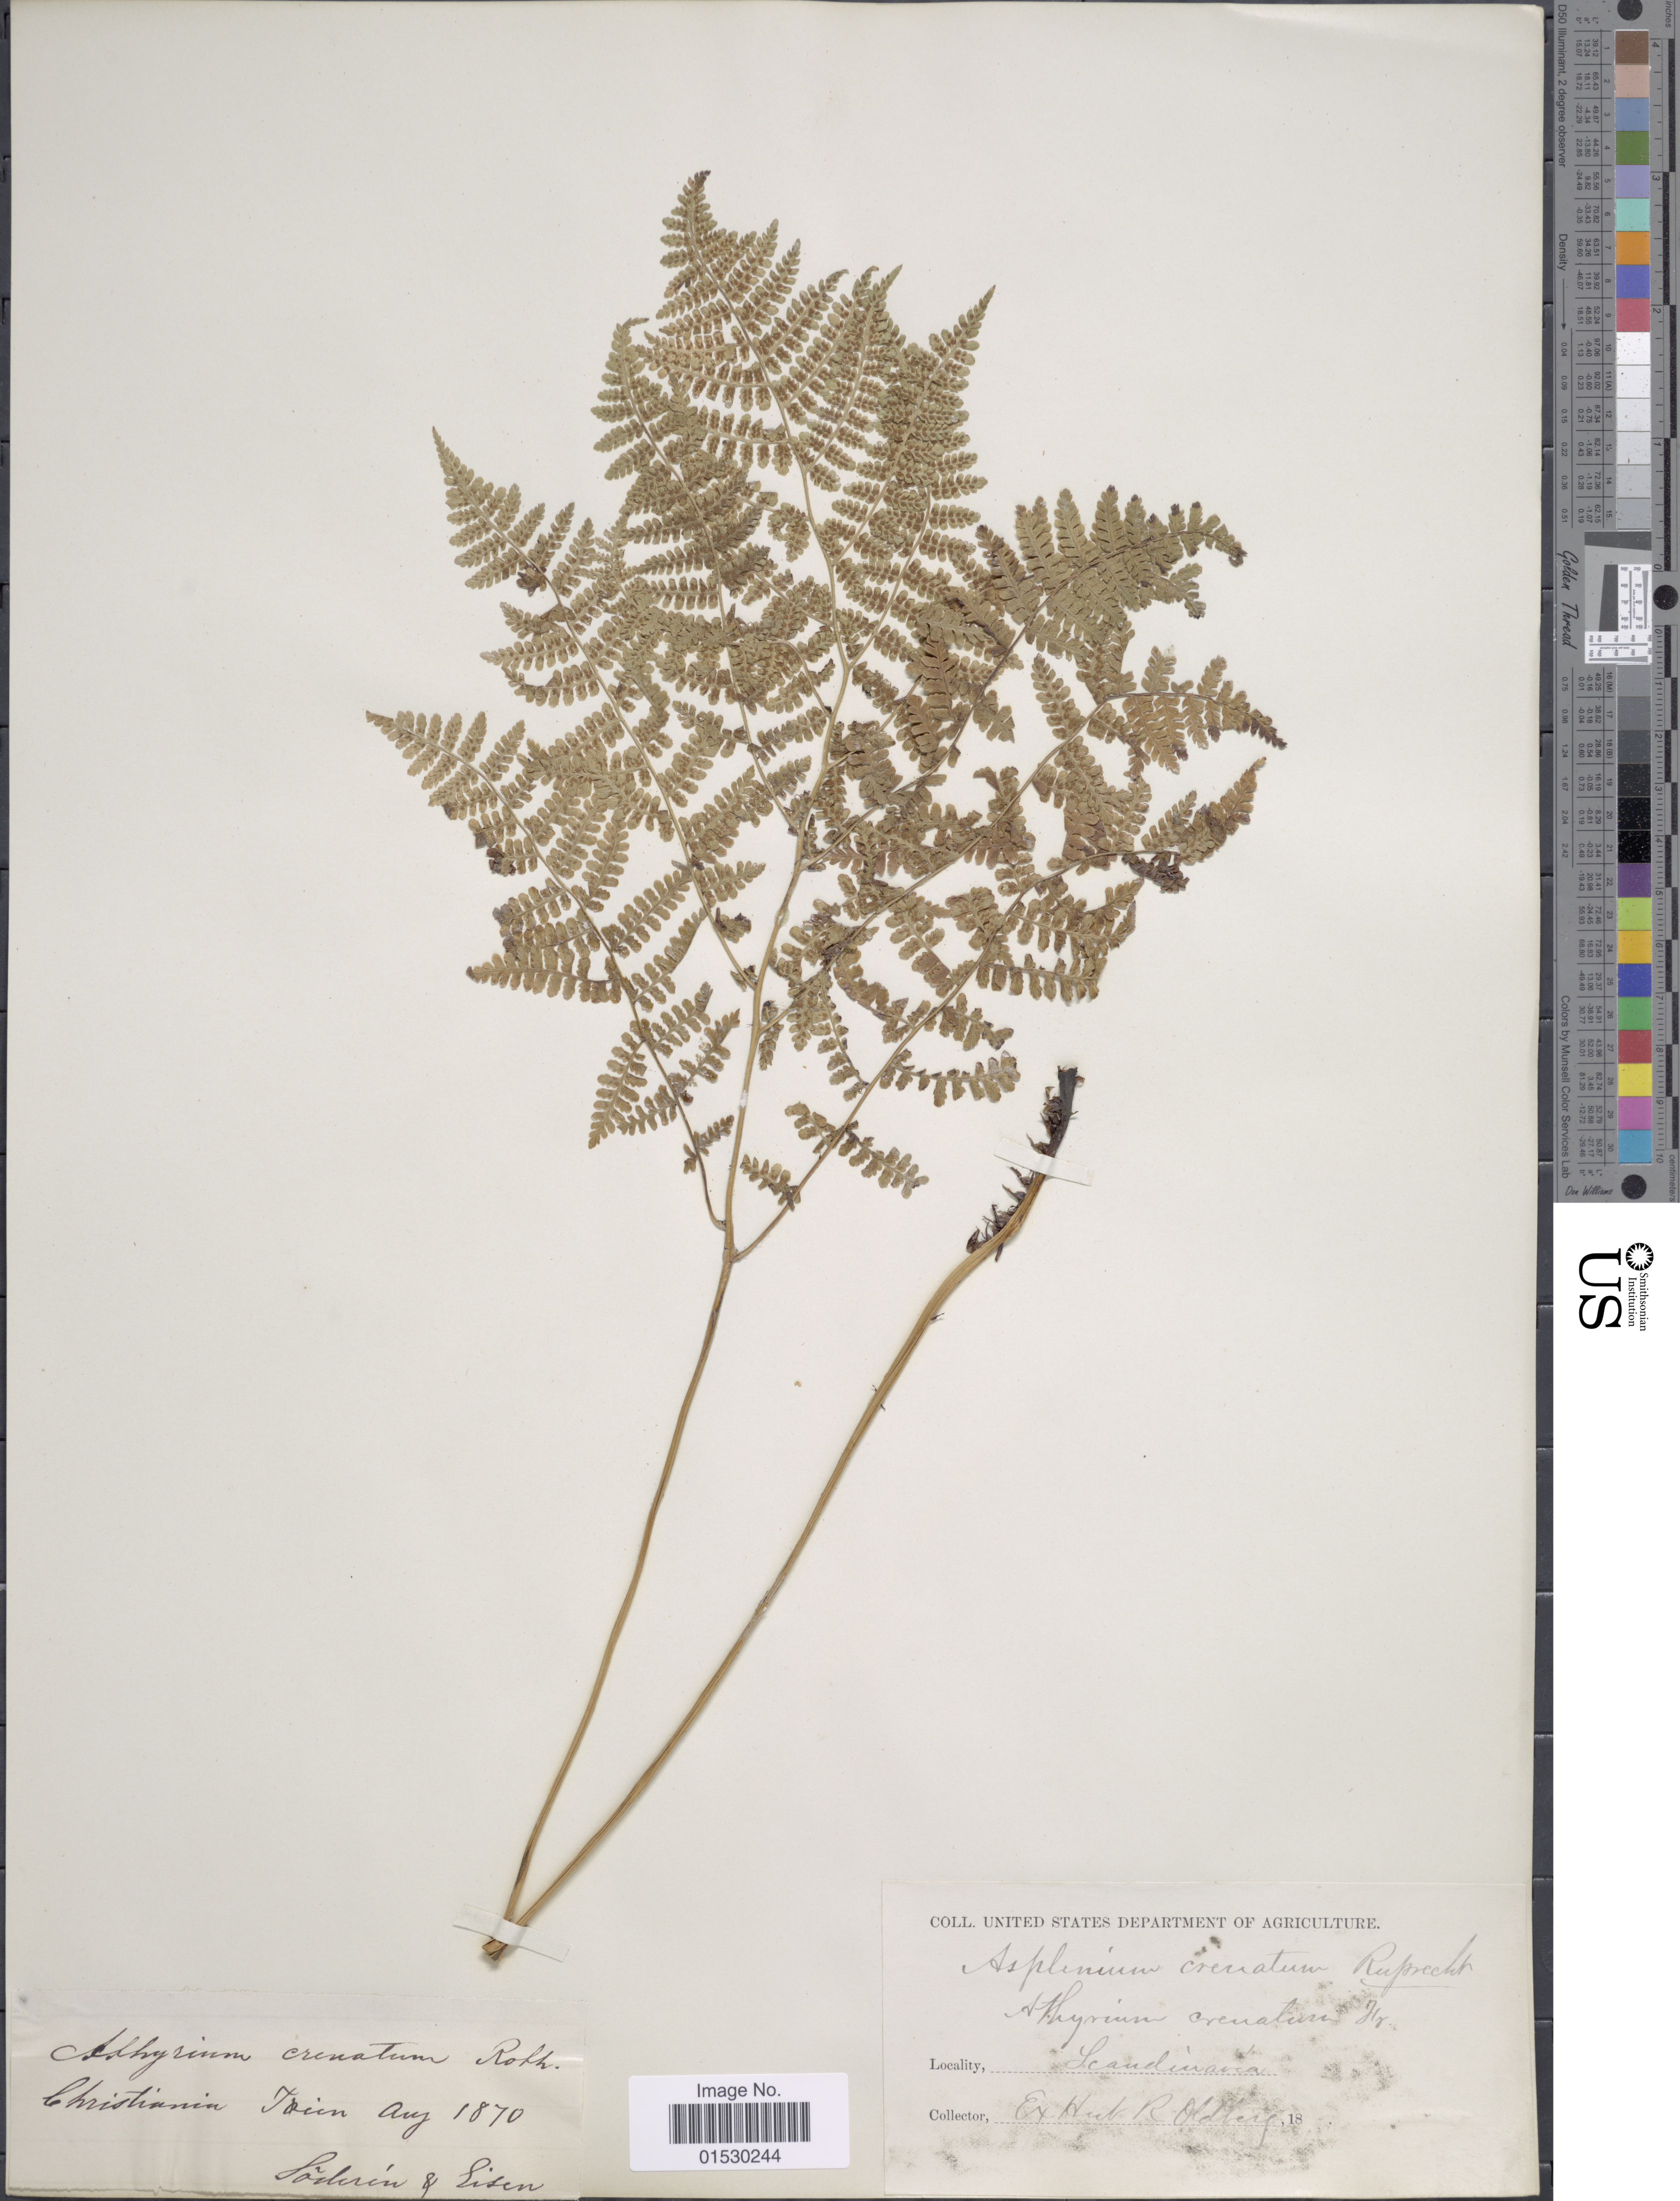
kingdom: Plantae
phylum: Tracheophyta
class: Polypodiopsida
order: Polypodiales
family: Athyriaceae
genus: Athyrium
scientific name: Athyrium distentifolilum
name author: Tausch ex Opiz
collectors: ex herb. R. Oldberg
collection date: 1870-08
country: Sweden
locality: Scandinavia, Christiania Toim